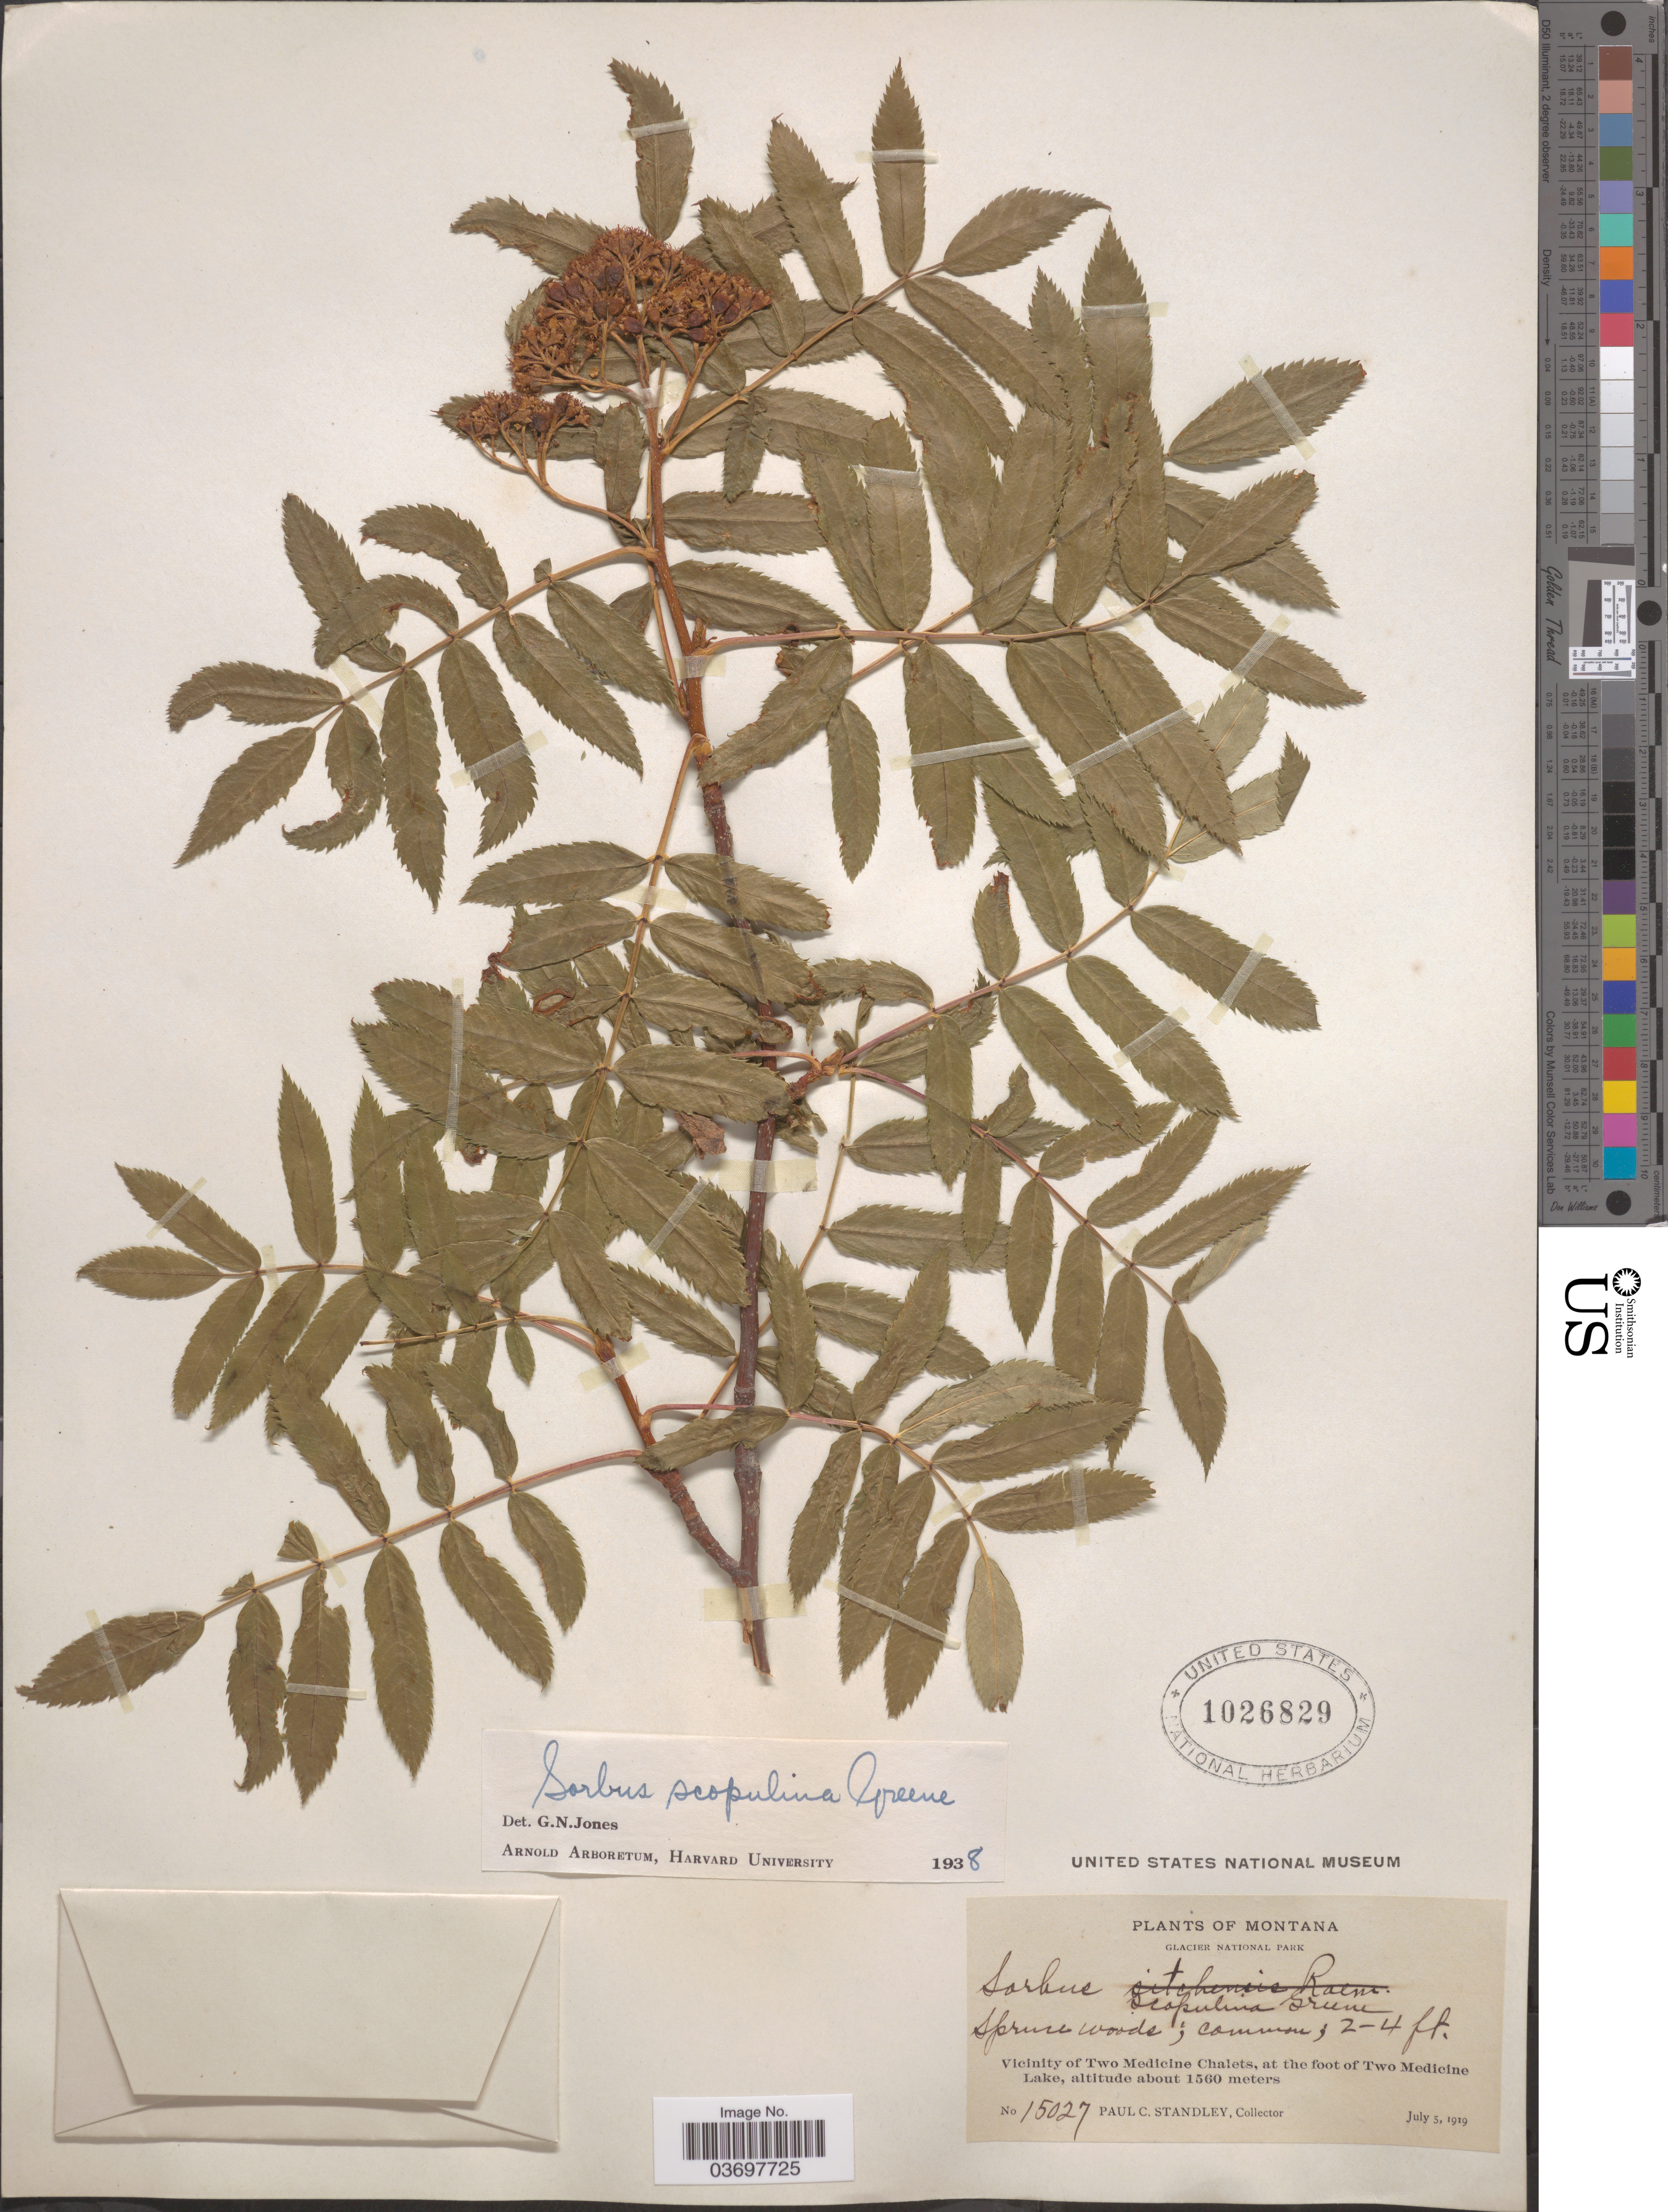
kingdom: Plantae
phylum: Tracheophyta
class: Magnoliopsida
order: Rosales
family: Rosaceae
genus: Sorbus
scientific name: Sorbus scopulina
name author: Greene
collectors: P. C. Standley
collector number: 15027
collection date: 1919-07-05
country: United States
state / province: Montana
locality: Glacier National Park. Vicinity of Two Medicine Chalets, at the foot of Two Medicine Lake.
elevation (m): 1560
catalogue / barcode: US 1026829